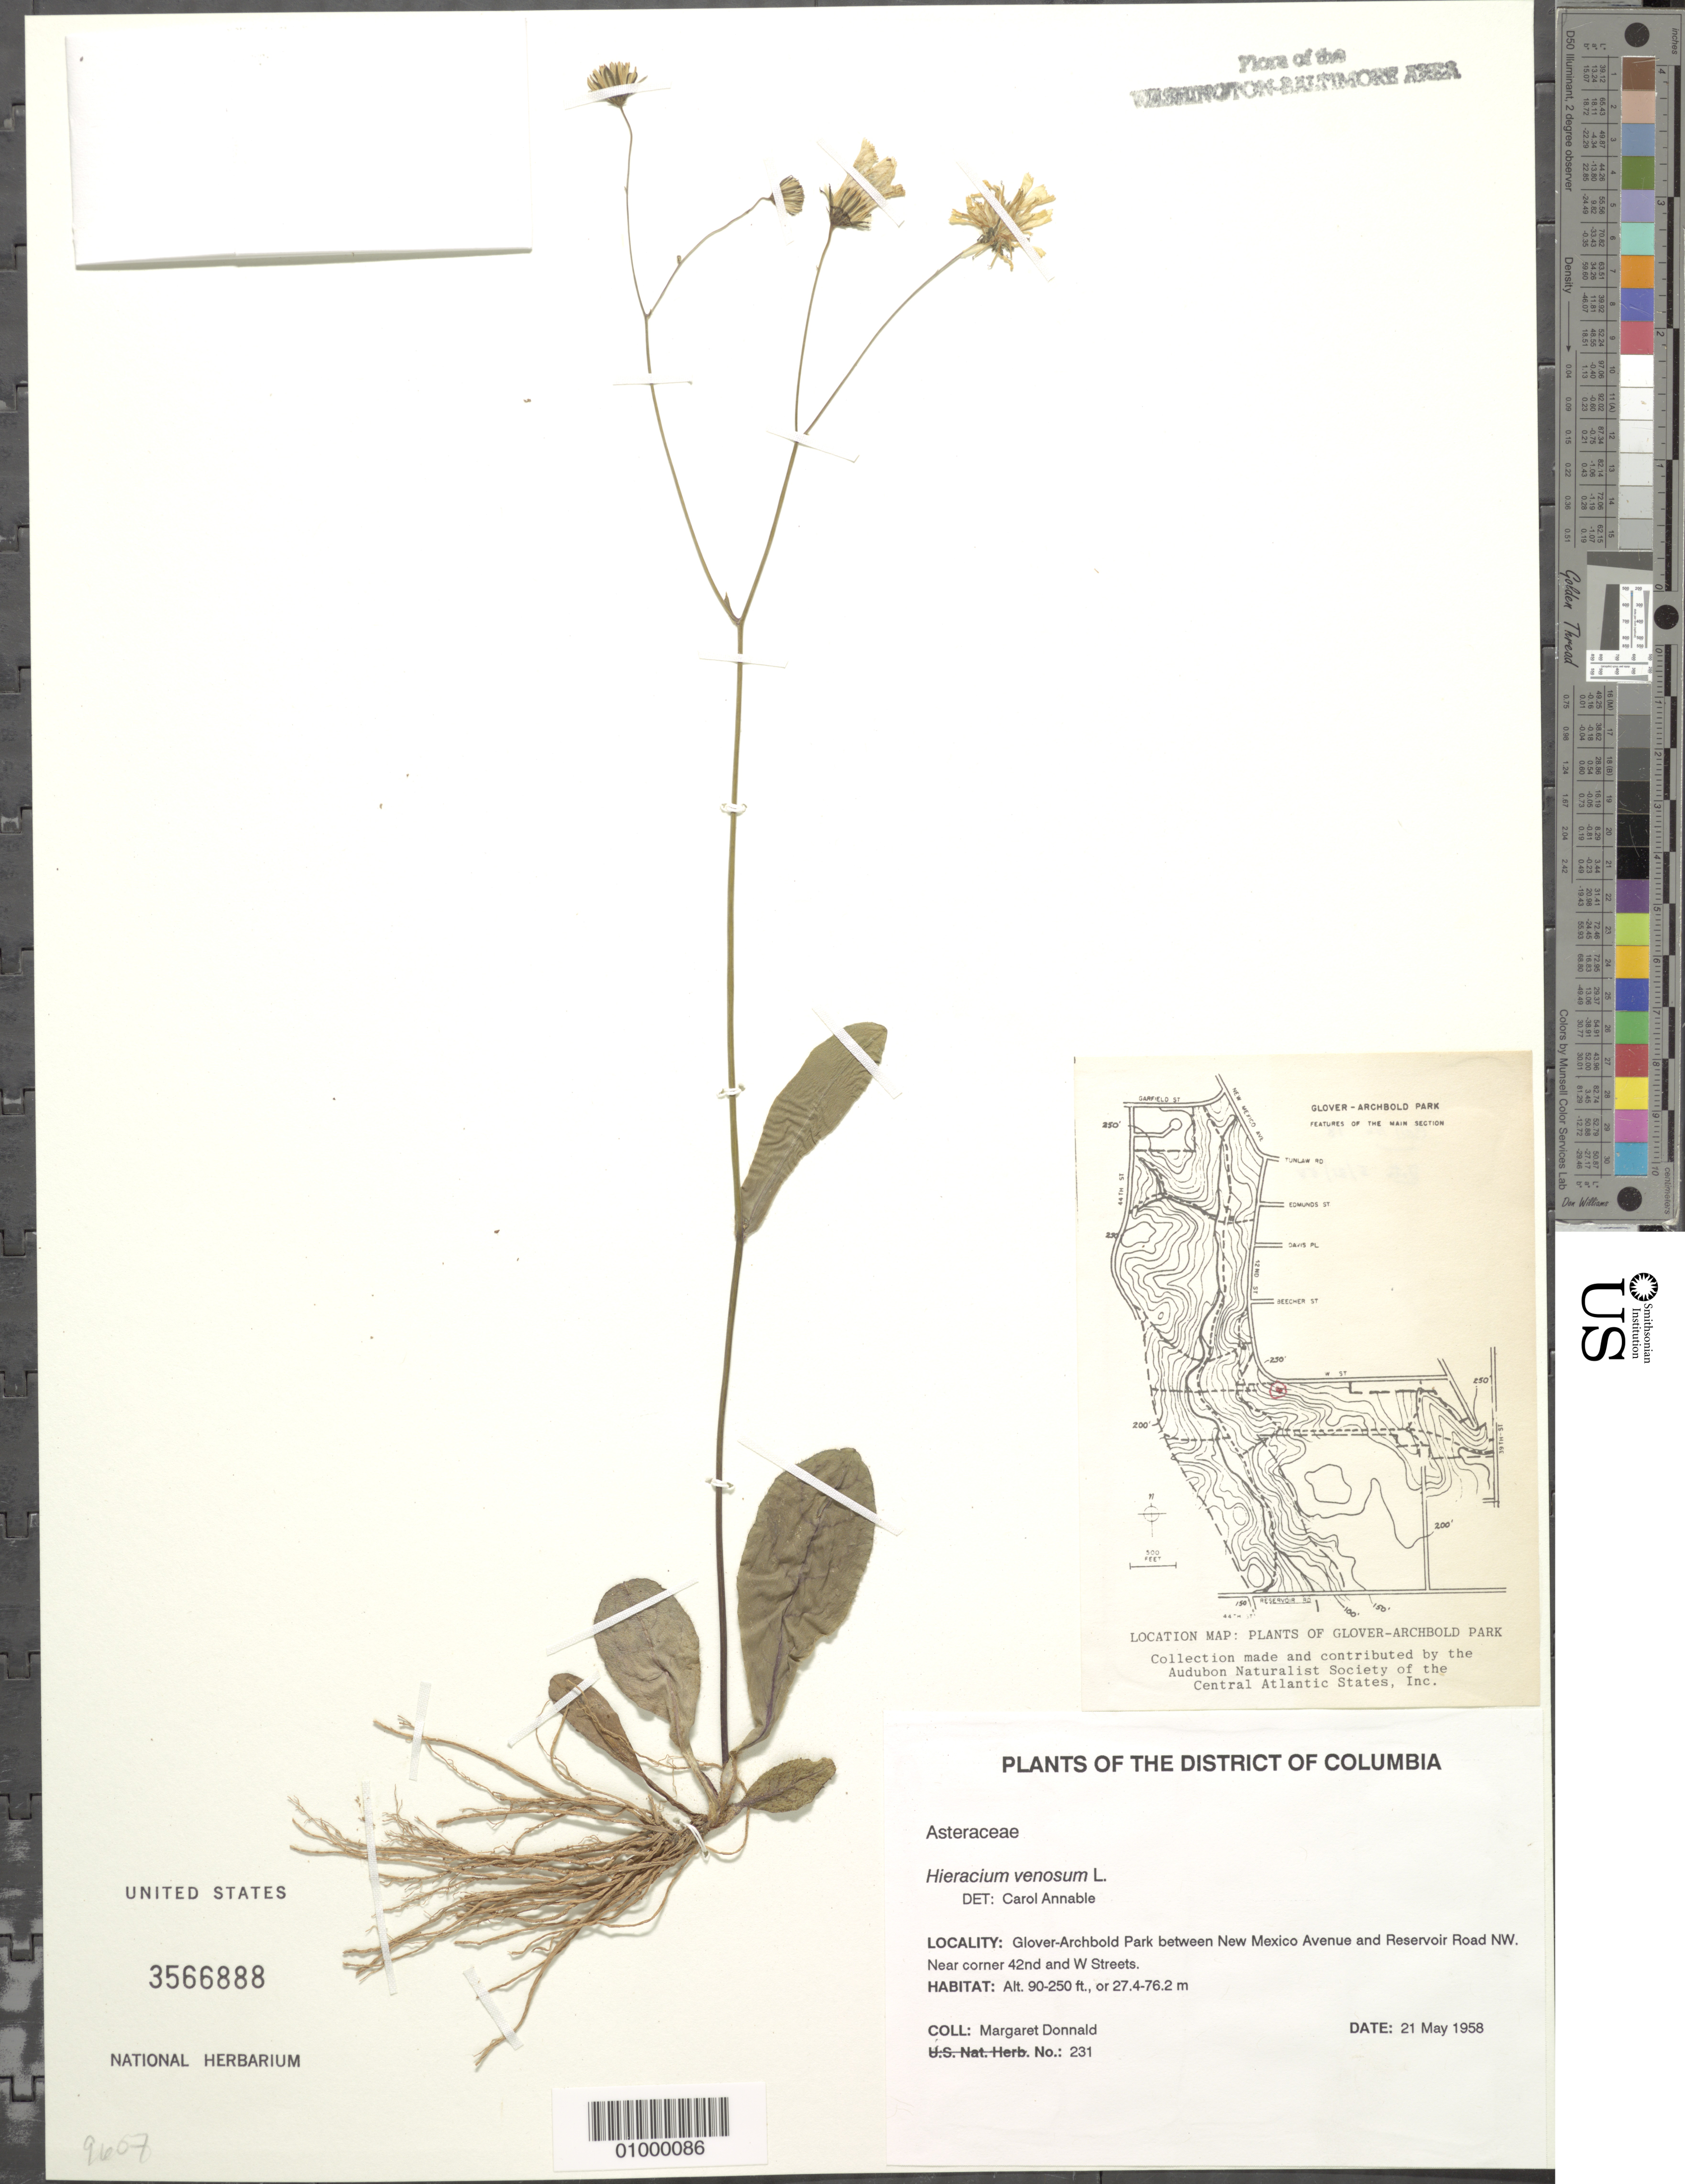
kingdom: Plantae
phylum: Tracheophyta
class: Magnoliopsida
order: Asterales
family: Asteraceae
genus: Hieracium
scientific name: Hieracium venosum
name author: L.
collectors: M. Donnald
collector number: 231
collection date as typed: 21 May 1958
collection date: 1958-05-21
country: United States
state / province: District of Columbia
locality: Glover-Archbold Park between New Mexico Avenue and Reservoir Road NW. Near W St. and 42nd St. corner.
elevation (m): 27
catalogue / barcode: US 3566888